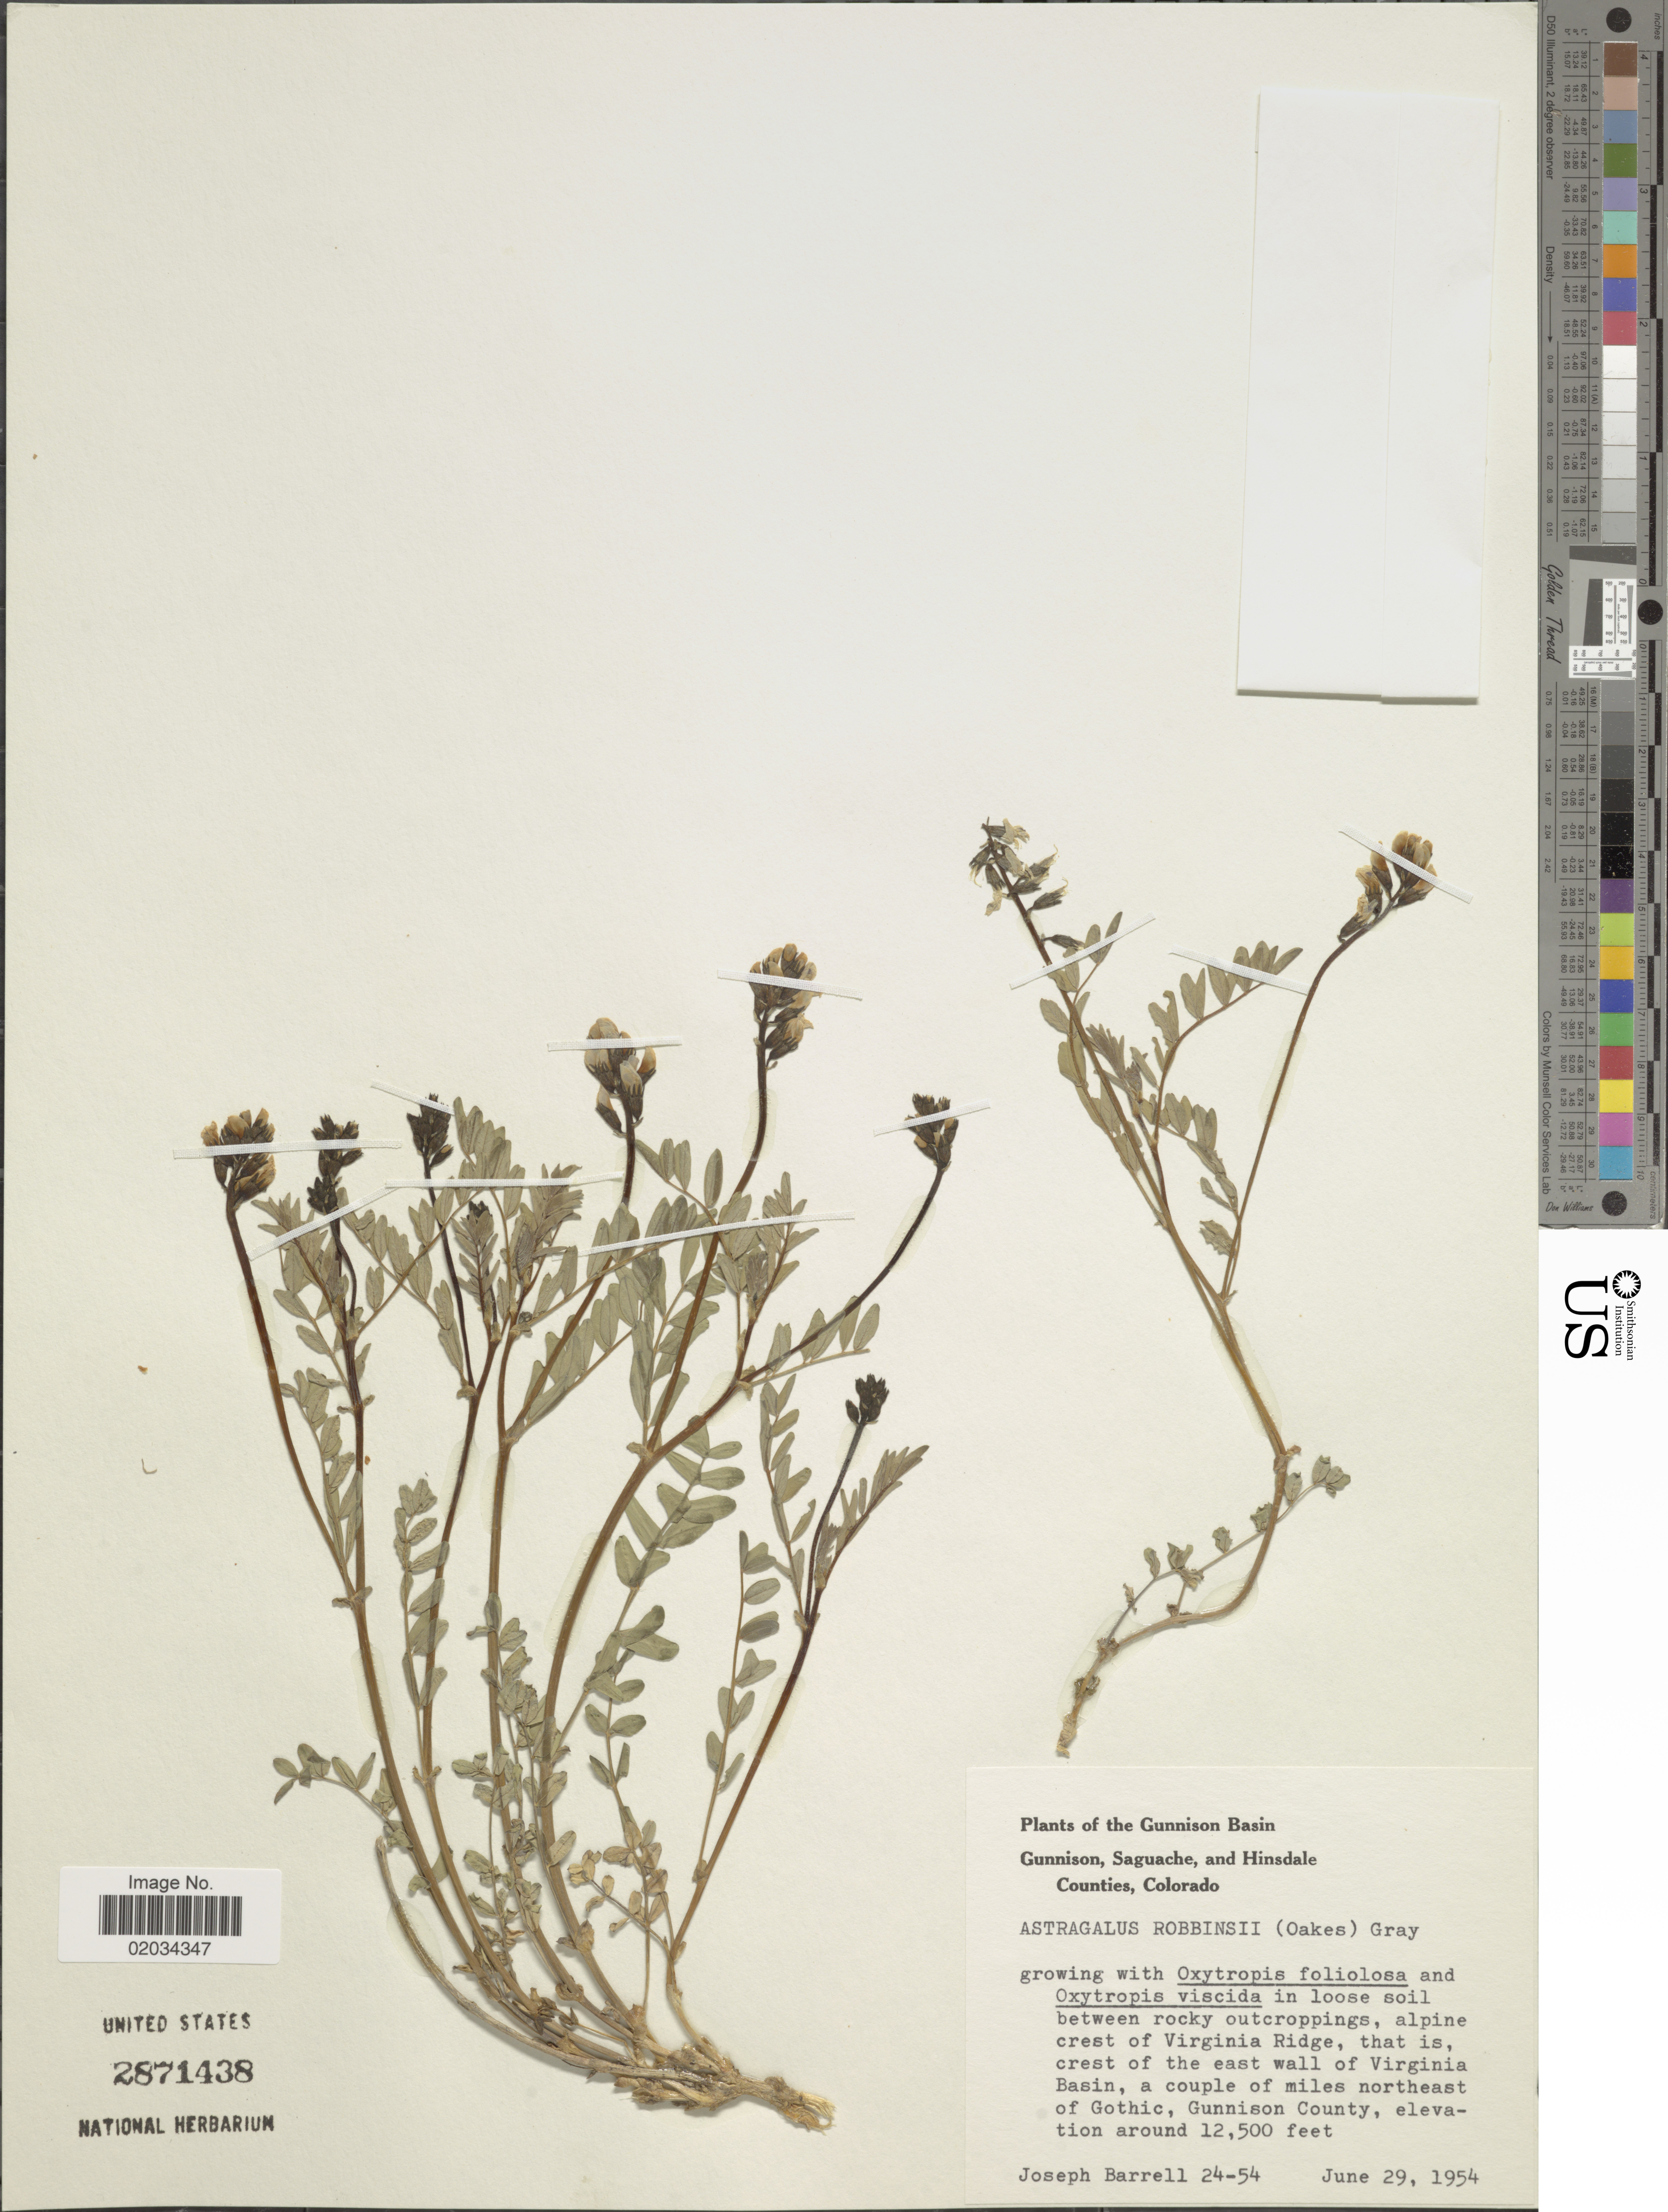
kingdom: Plantae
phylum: Tracheophyta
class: Magnoliopsida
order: Fabales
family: Fabaceae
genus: Astragalus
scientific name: Astragalus robbinsii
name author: (Oakes) A. Gray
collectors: J. Barrell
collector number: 24-54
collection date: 1954-06-29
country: United States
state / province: Colorado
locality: Gunnison Basin, Gunnison, Saguache, and Hinsdale Counties, Virginia Ridge, crest of the east wall of Virginia Basin, a couple of miles northeast of Gothic, Gunnison County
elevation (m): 3810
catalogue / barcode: US 2871438